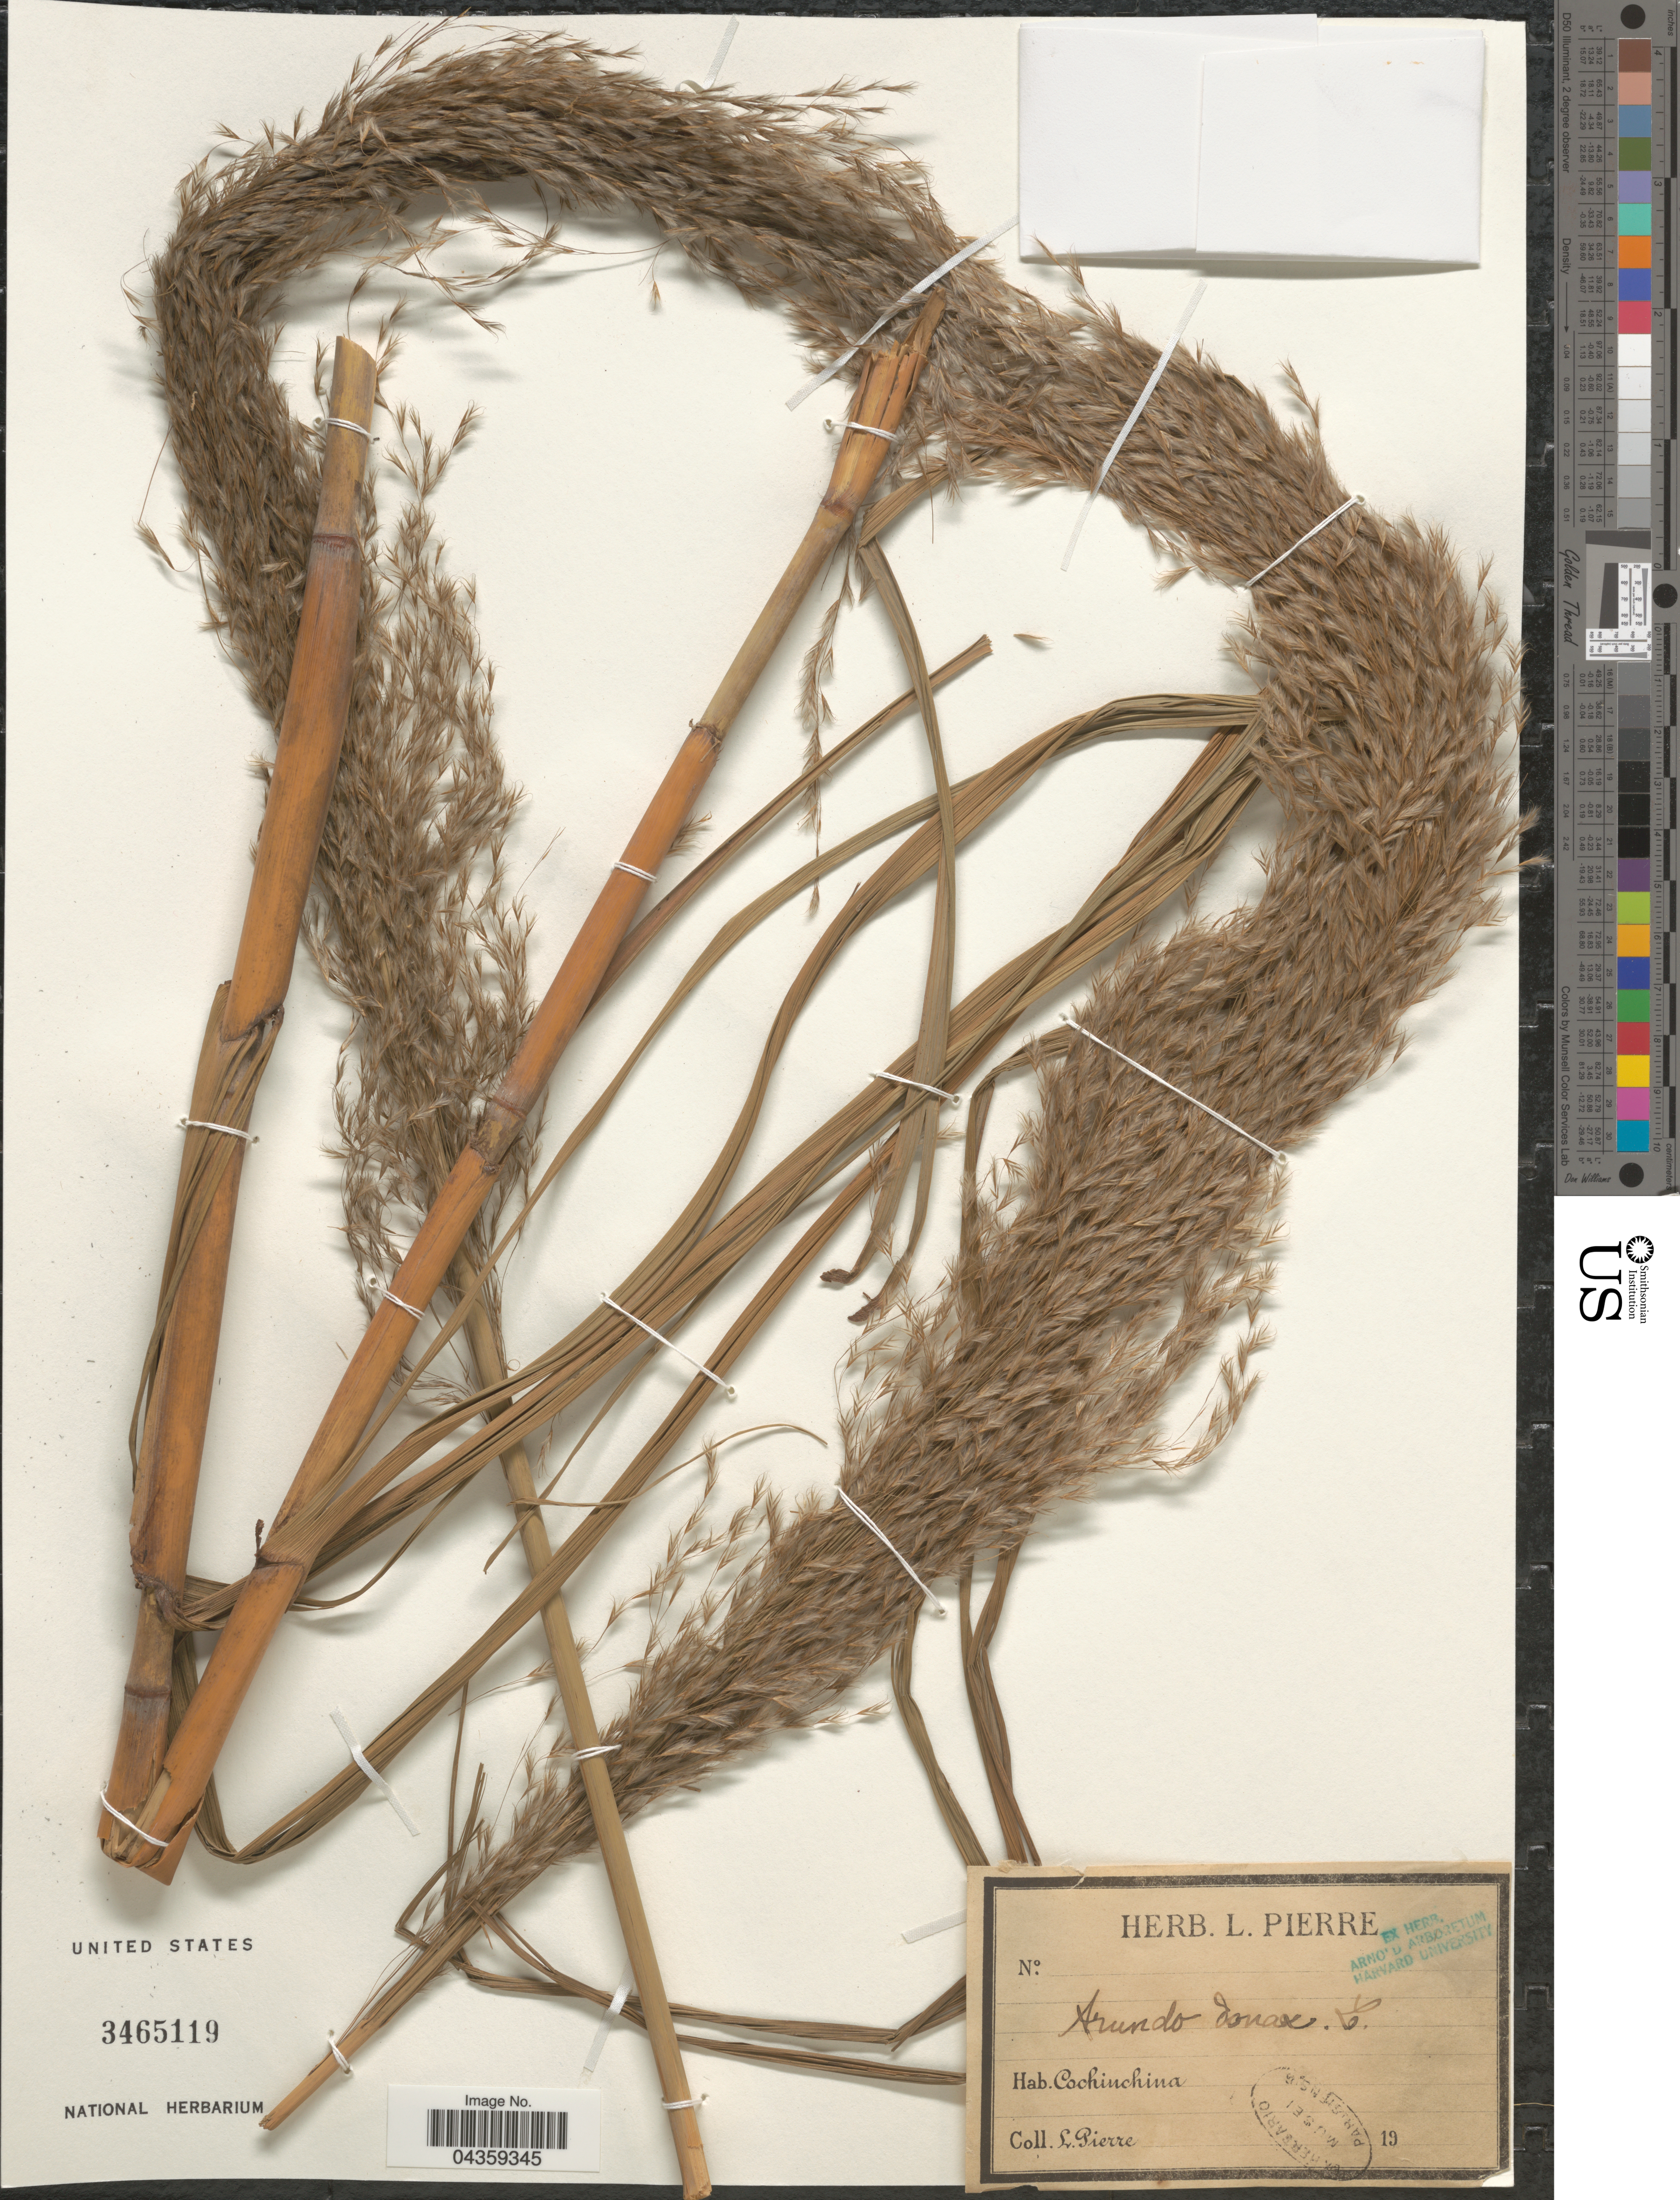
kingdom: Plantae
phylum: Tracheophyta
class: Liliopsida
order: Poales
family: Poaceae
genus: Arundo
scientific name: Arundo donax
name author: L.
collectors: L. Pierre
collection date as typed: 19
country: Vietnam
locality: Cochinchina.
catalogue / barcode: US 3465119